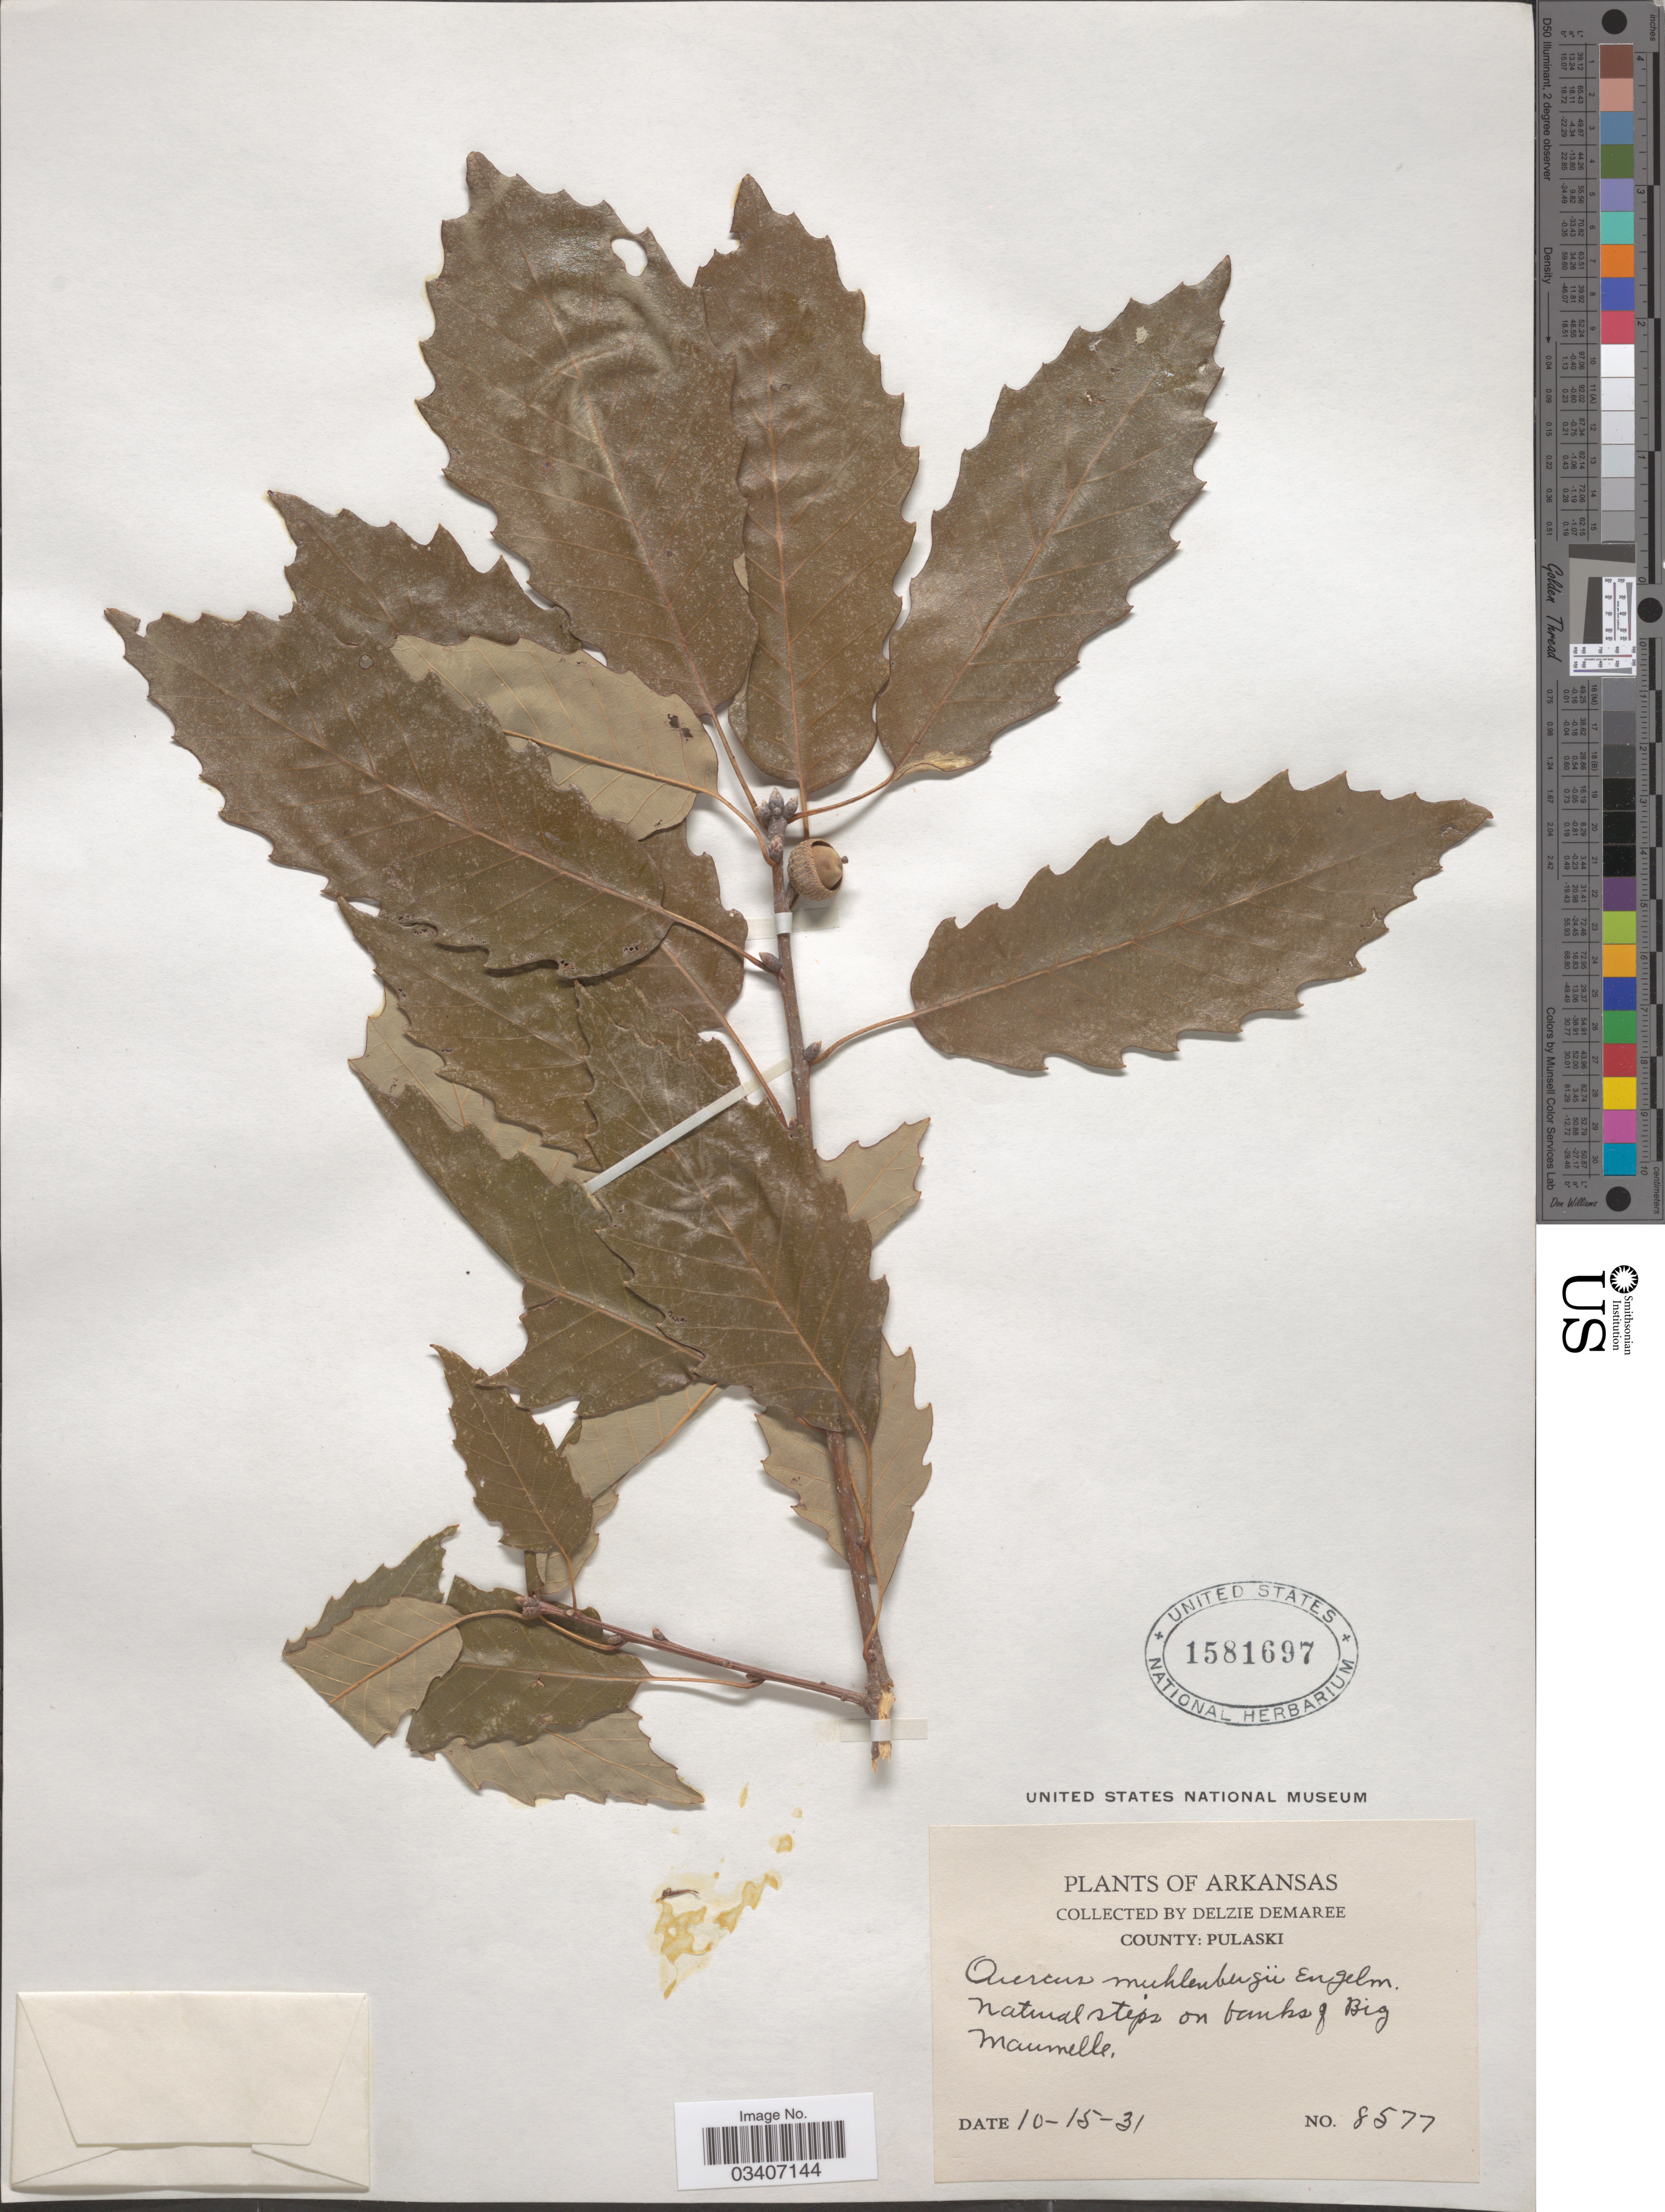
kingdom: Plantae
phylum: Tracheophyta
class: Magnoliopsida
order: Fagales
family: Fagaceae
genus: Quercus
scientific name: Quercus muehlenbergii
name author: Engelm.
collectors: D. Demaree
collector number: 8577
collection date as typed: Transcribed d/m/y: 15/10/31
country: United States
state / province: Arkansas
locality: County: Pulaski. Natural steps on banks of Big Maumelle.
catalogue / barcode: US 1581697